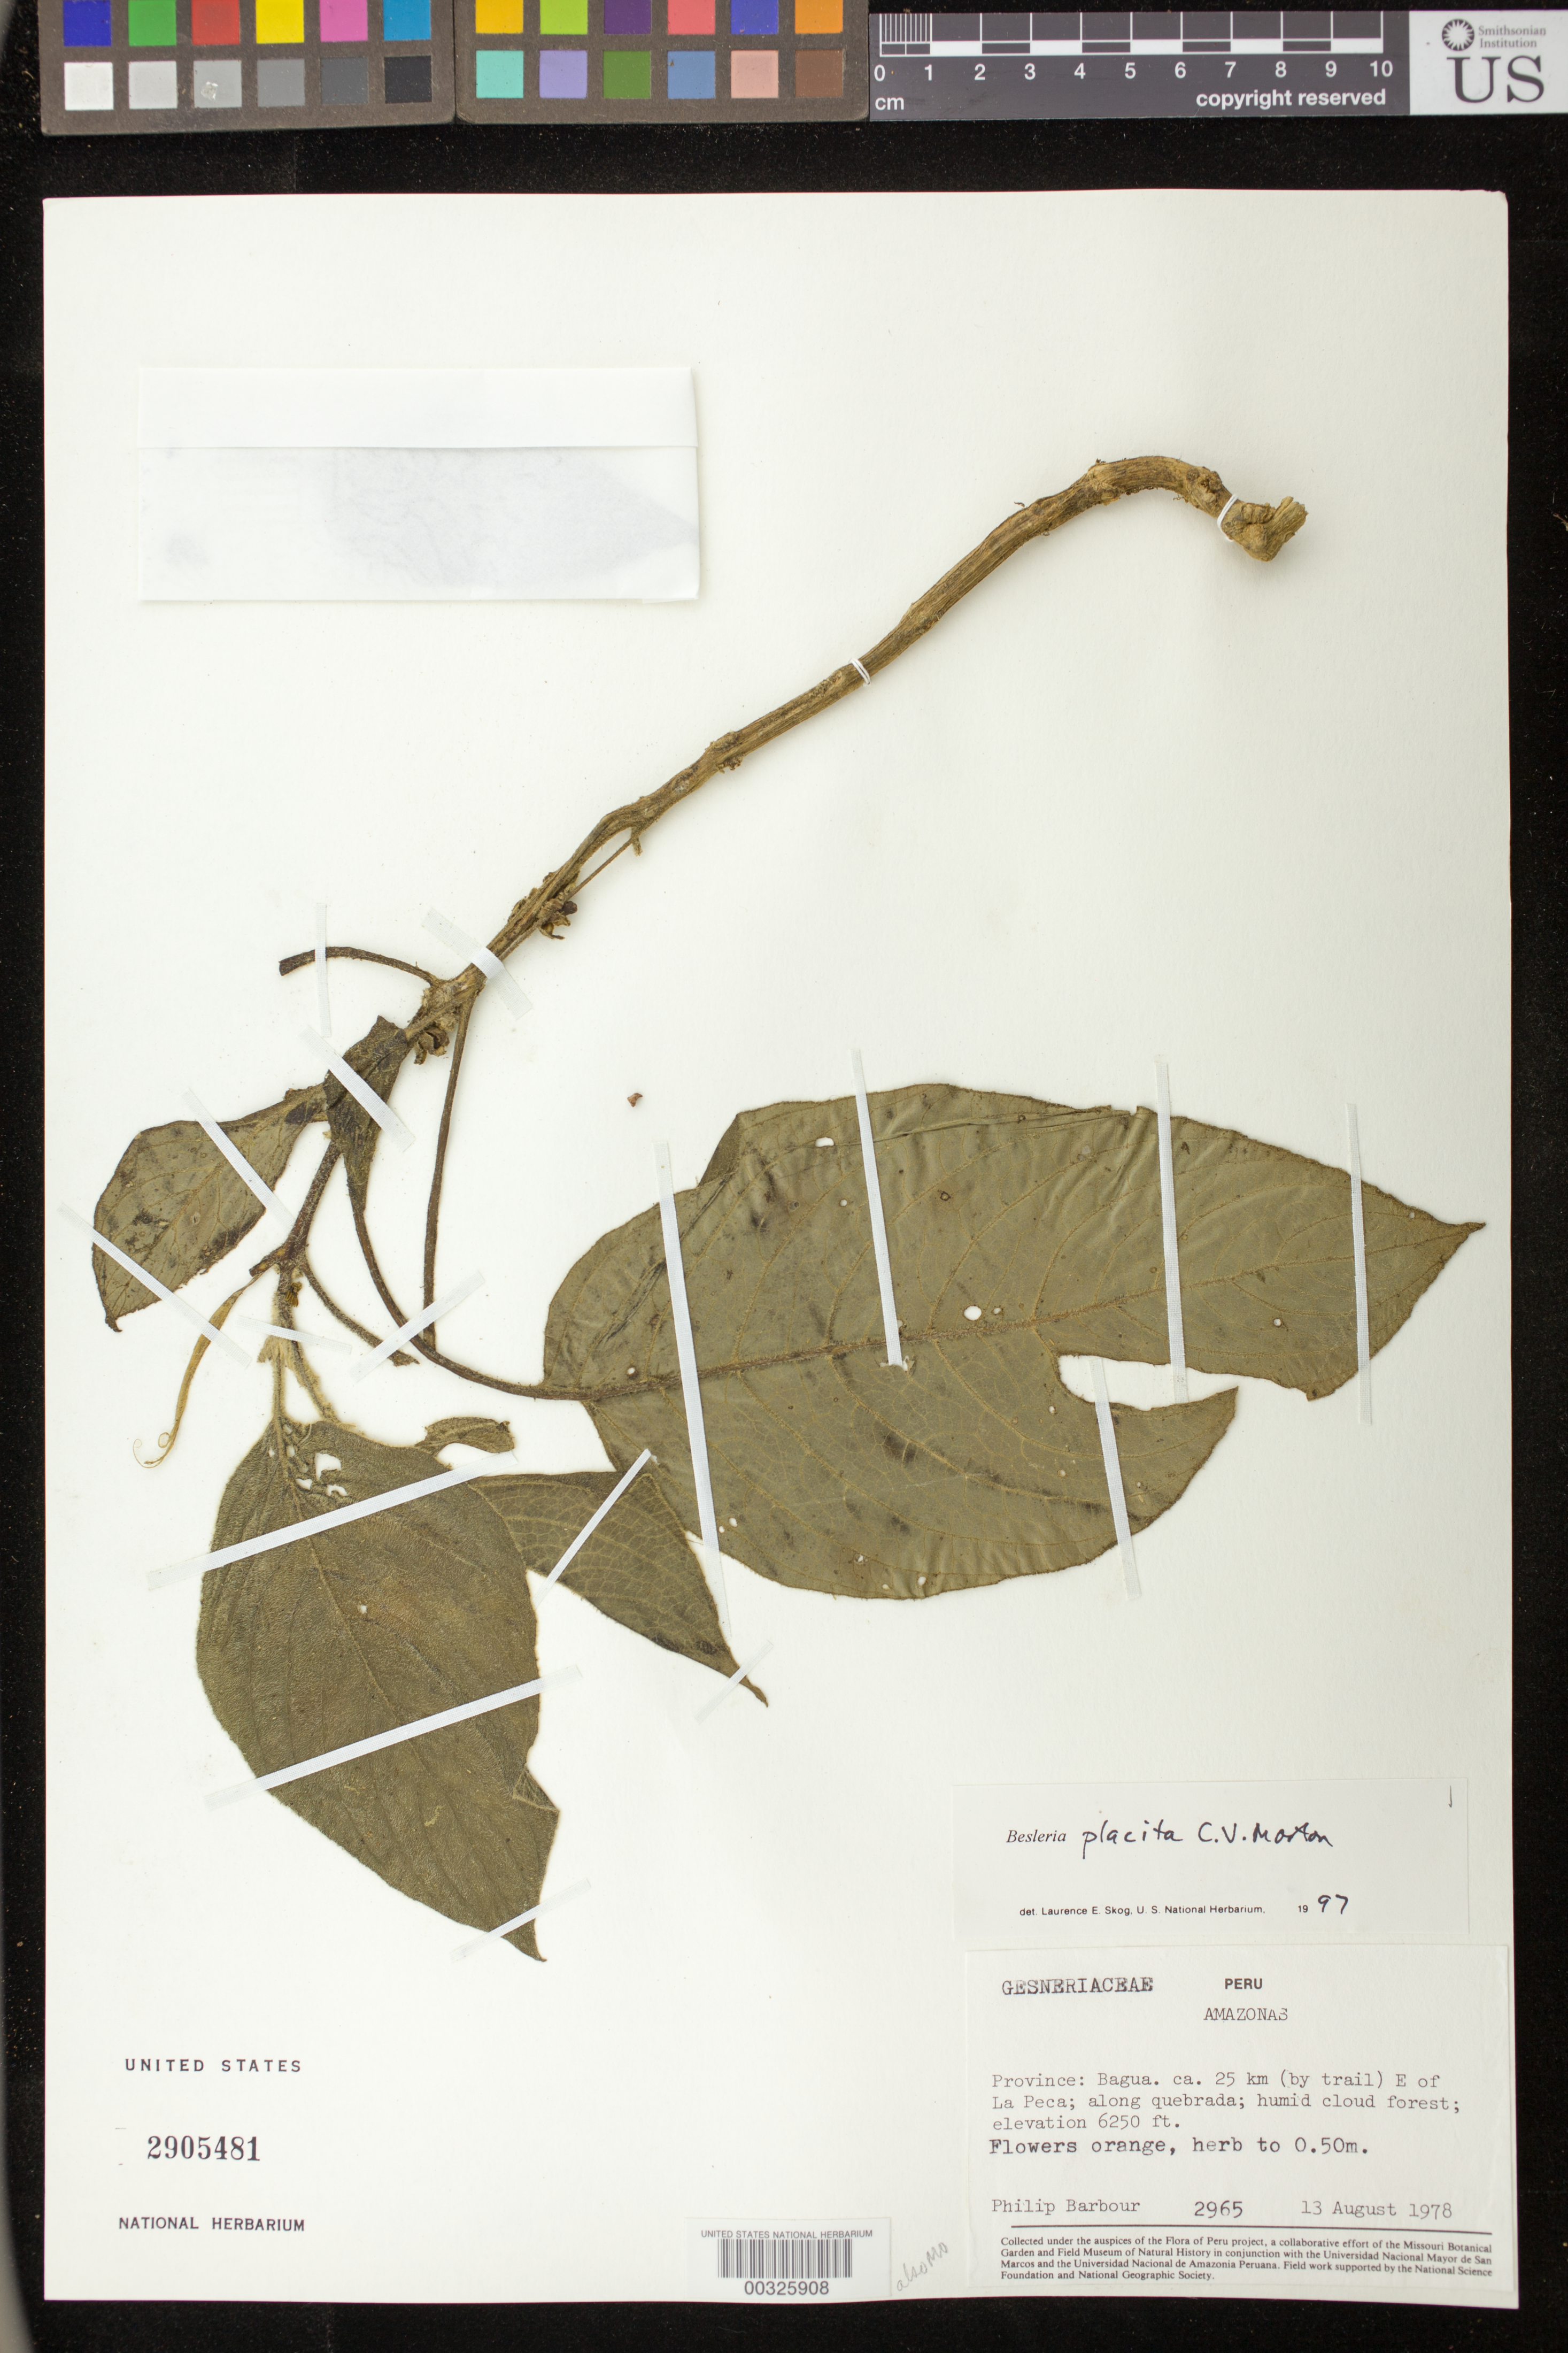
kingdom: Plantae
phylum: Tracheophyta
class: Magnoliopsida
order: Lamiales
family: Gesneriaceae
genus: Besleria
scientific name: Besleria placita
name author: C.V. Morton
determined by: Skog, Laurence E.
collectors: P. Barbour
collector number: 2965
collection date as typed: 13 Aug 1978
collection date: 1978-08-13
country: Peru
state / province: Amazonas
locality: Prov. Bagua; ca. 25 km (by trail) E of La Peca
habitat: Along quebrada; humid cloud forest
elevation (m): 1905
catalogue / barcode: US 2905481